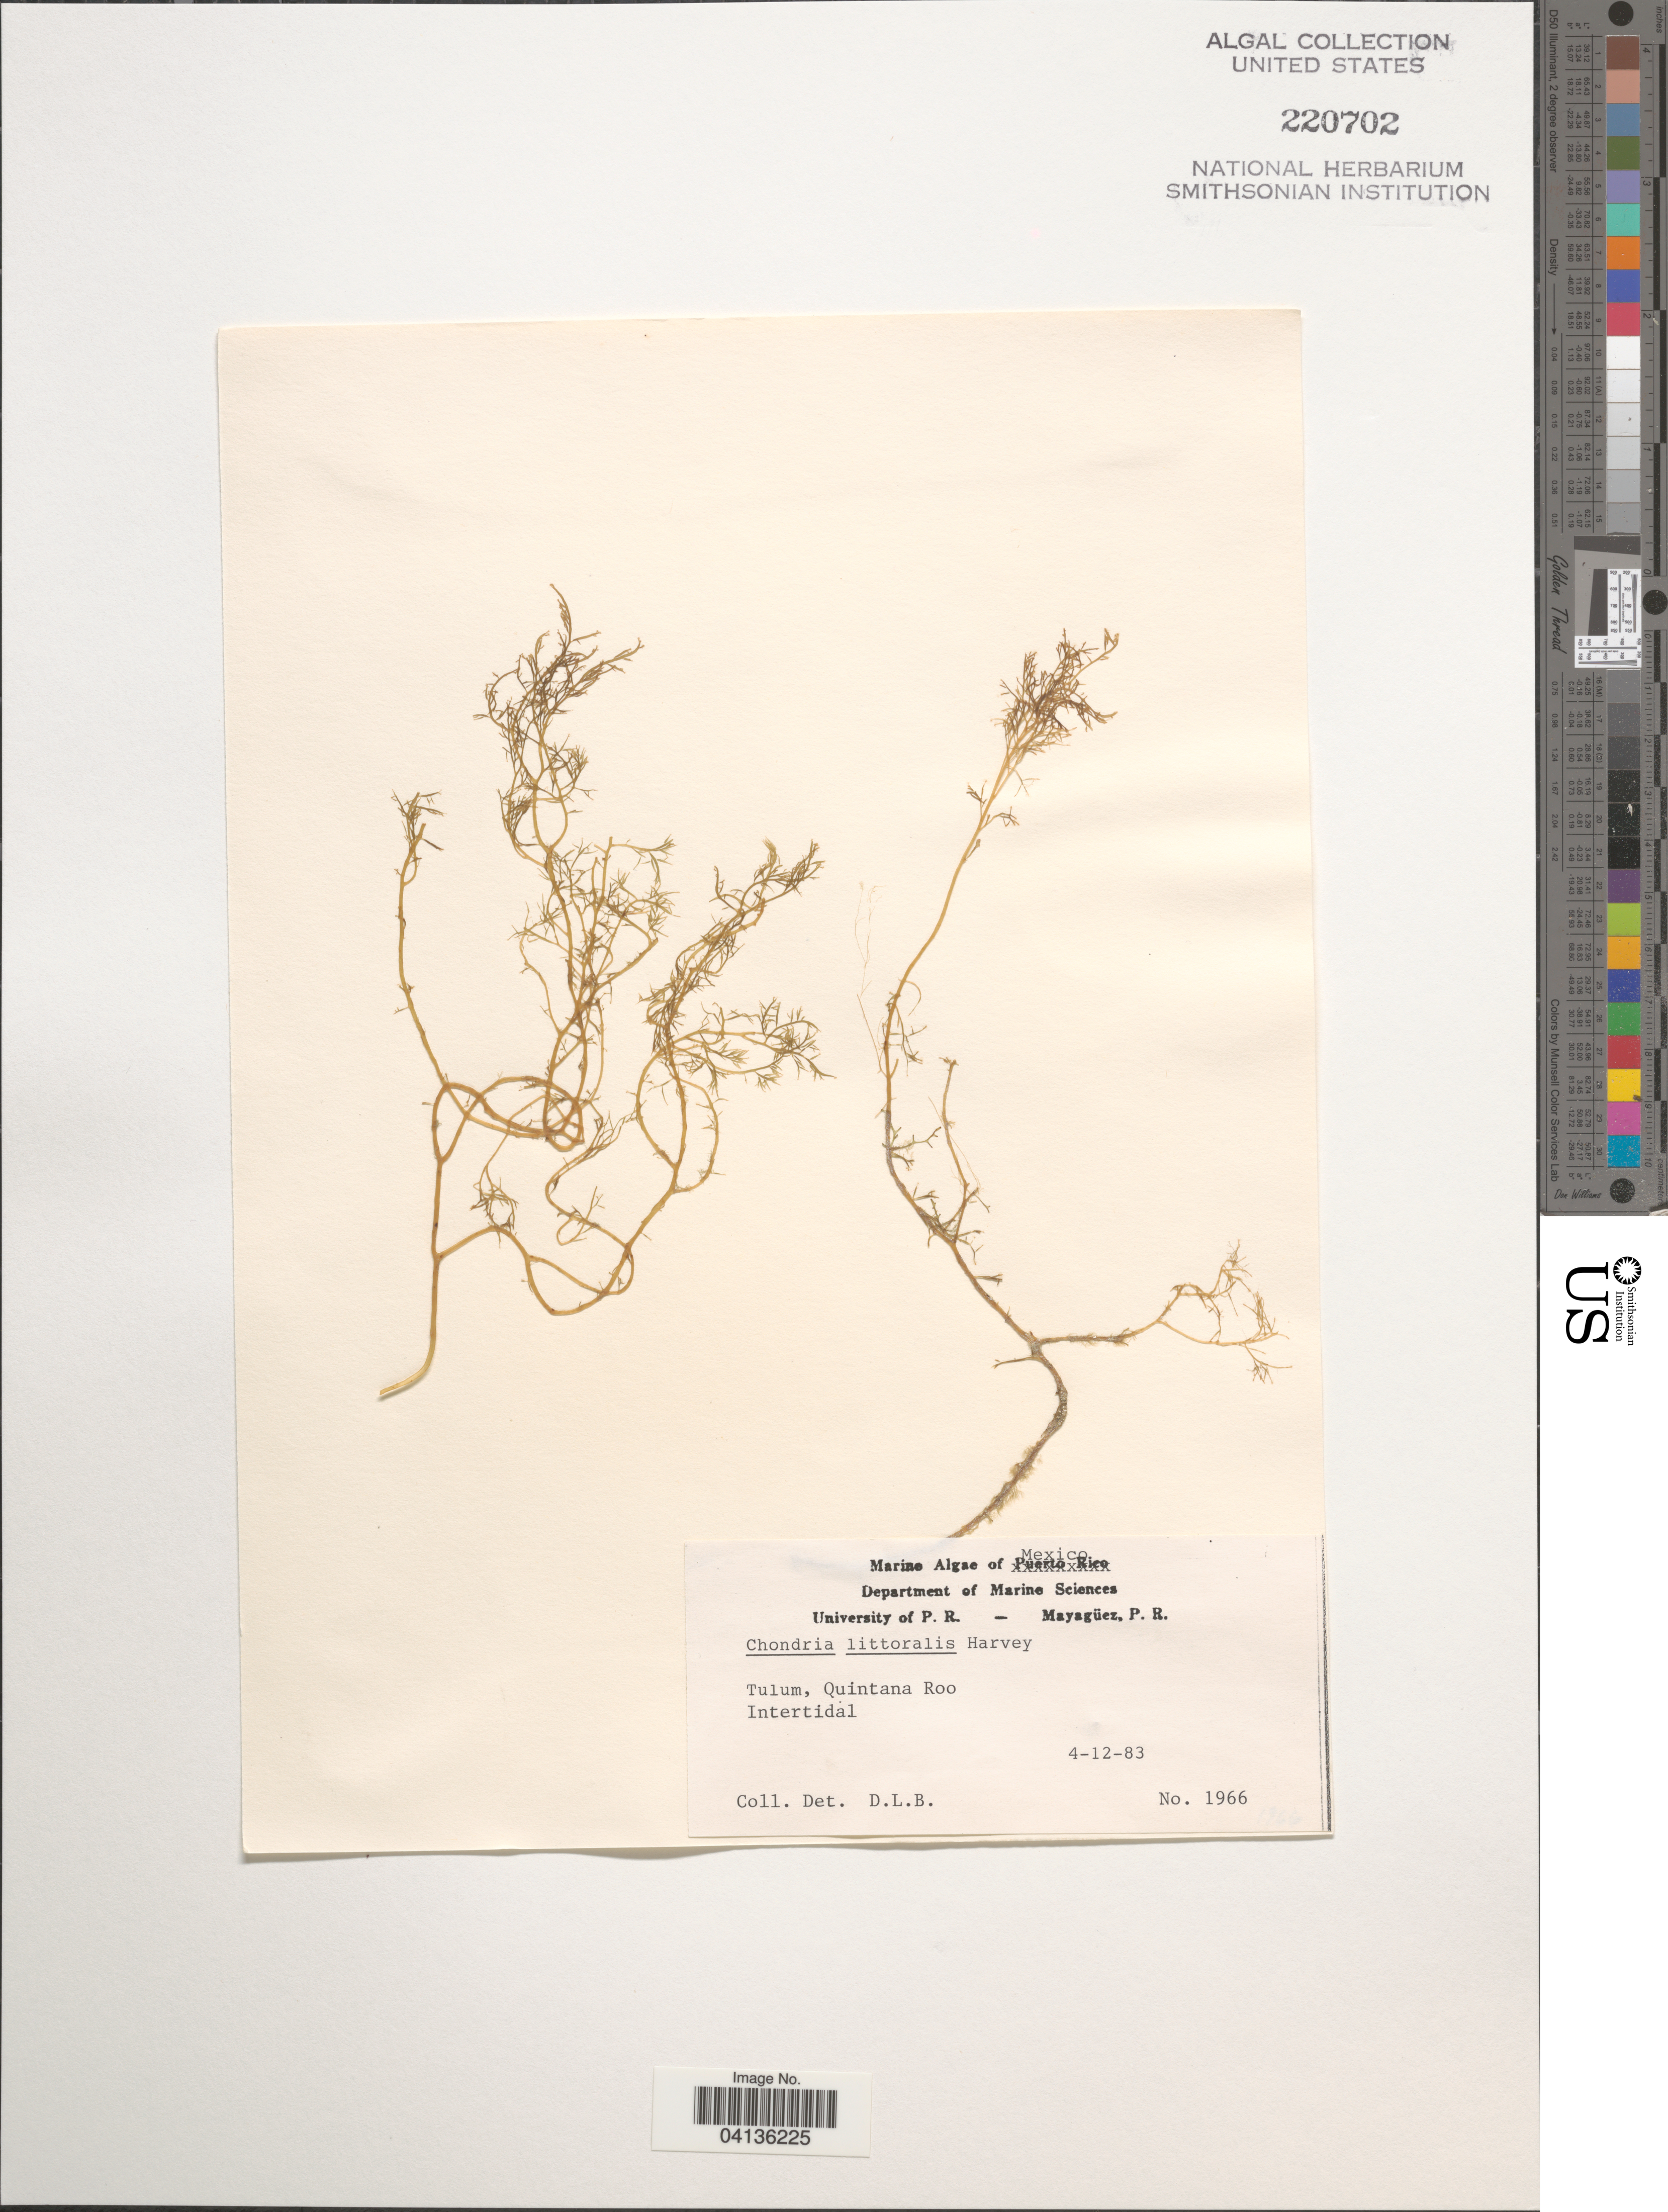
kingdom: Plantae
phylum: Rhodophyta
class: Florideophyceae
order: Ceramiales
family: Rhodomelaceae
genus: Chondria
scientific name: Chondria littoralis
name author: Harv.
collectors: D. L. B.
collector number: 1966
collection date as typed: Transcribed d/m/y: 4/12/83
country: Mexico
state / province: Quintana Roo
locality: Tulum.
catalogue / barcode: US 220702